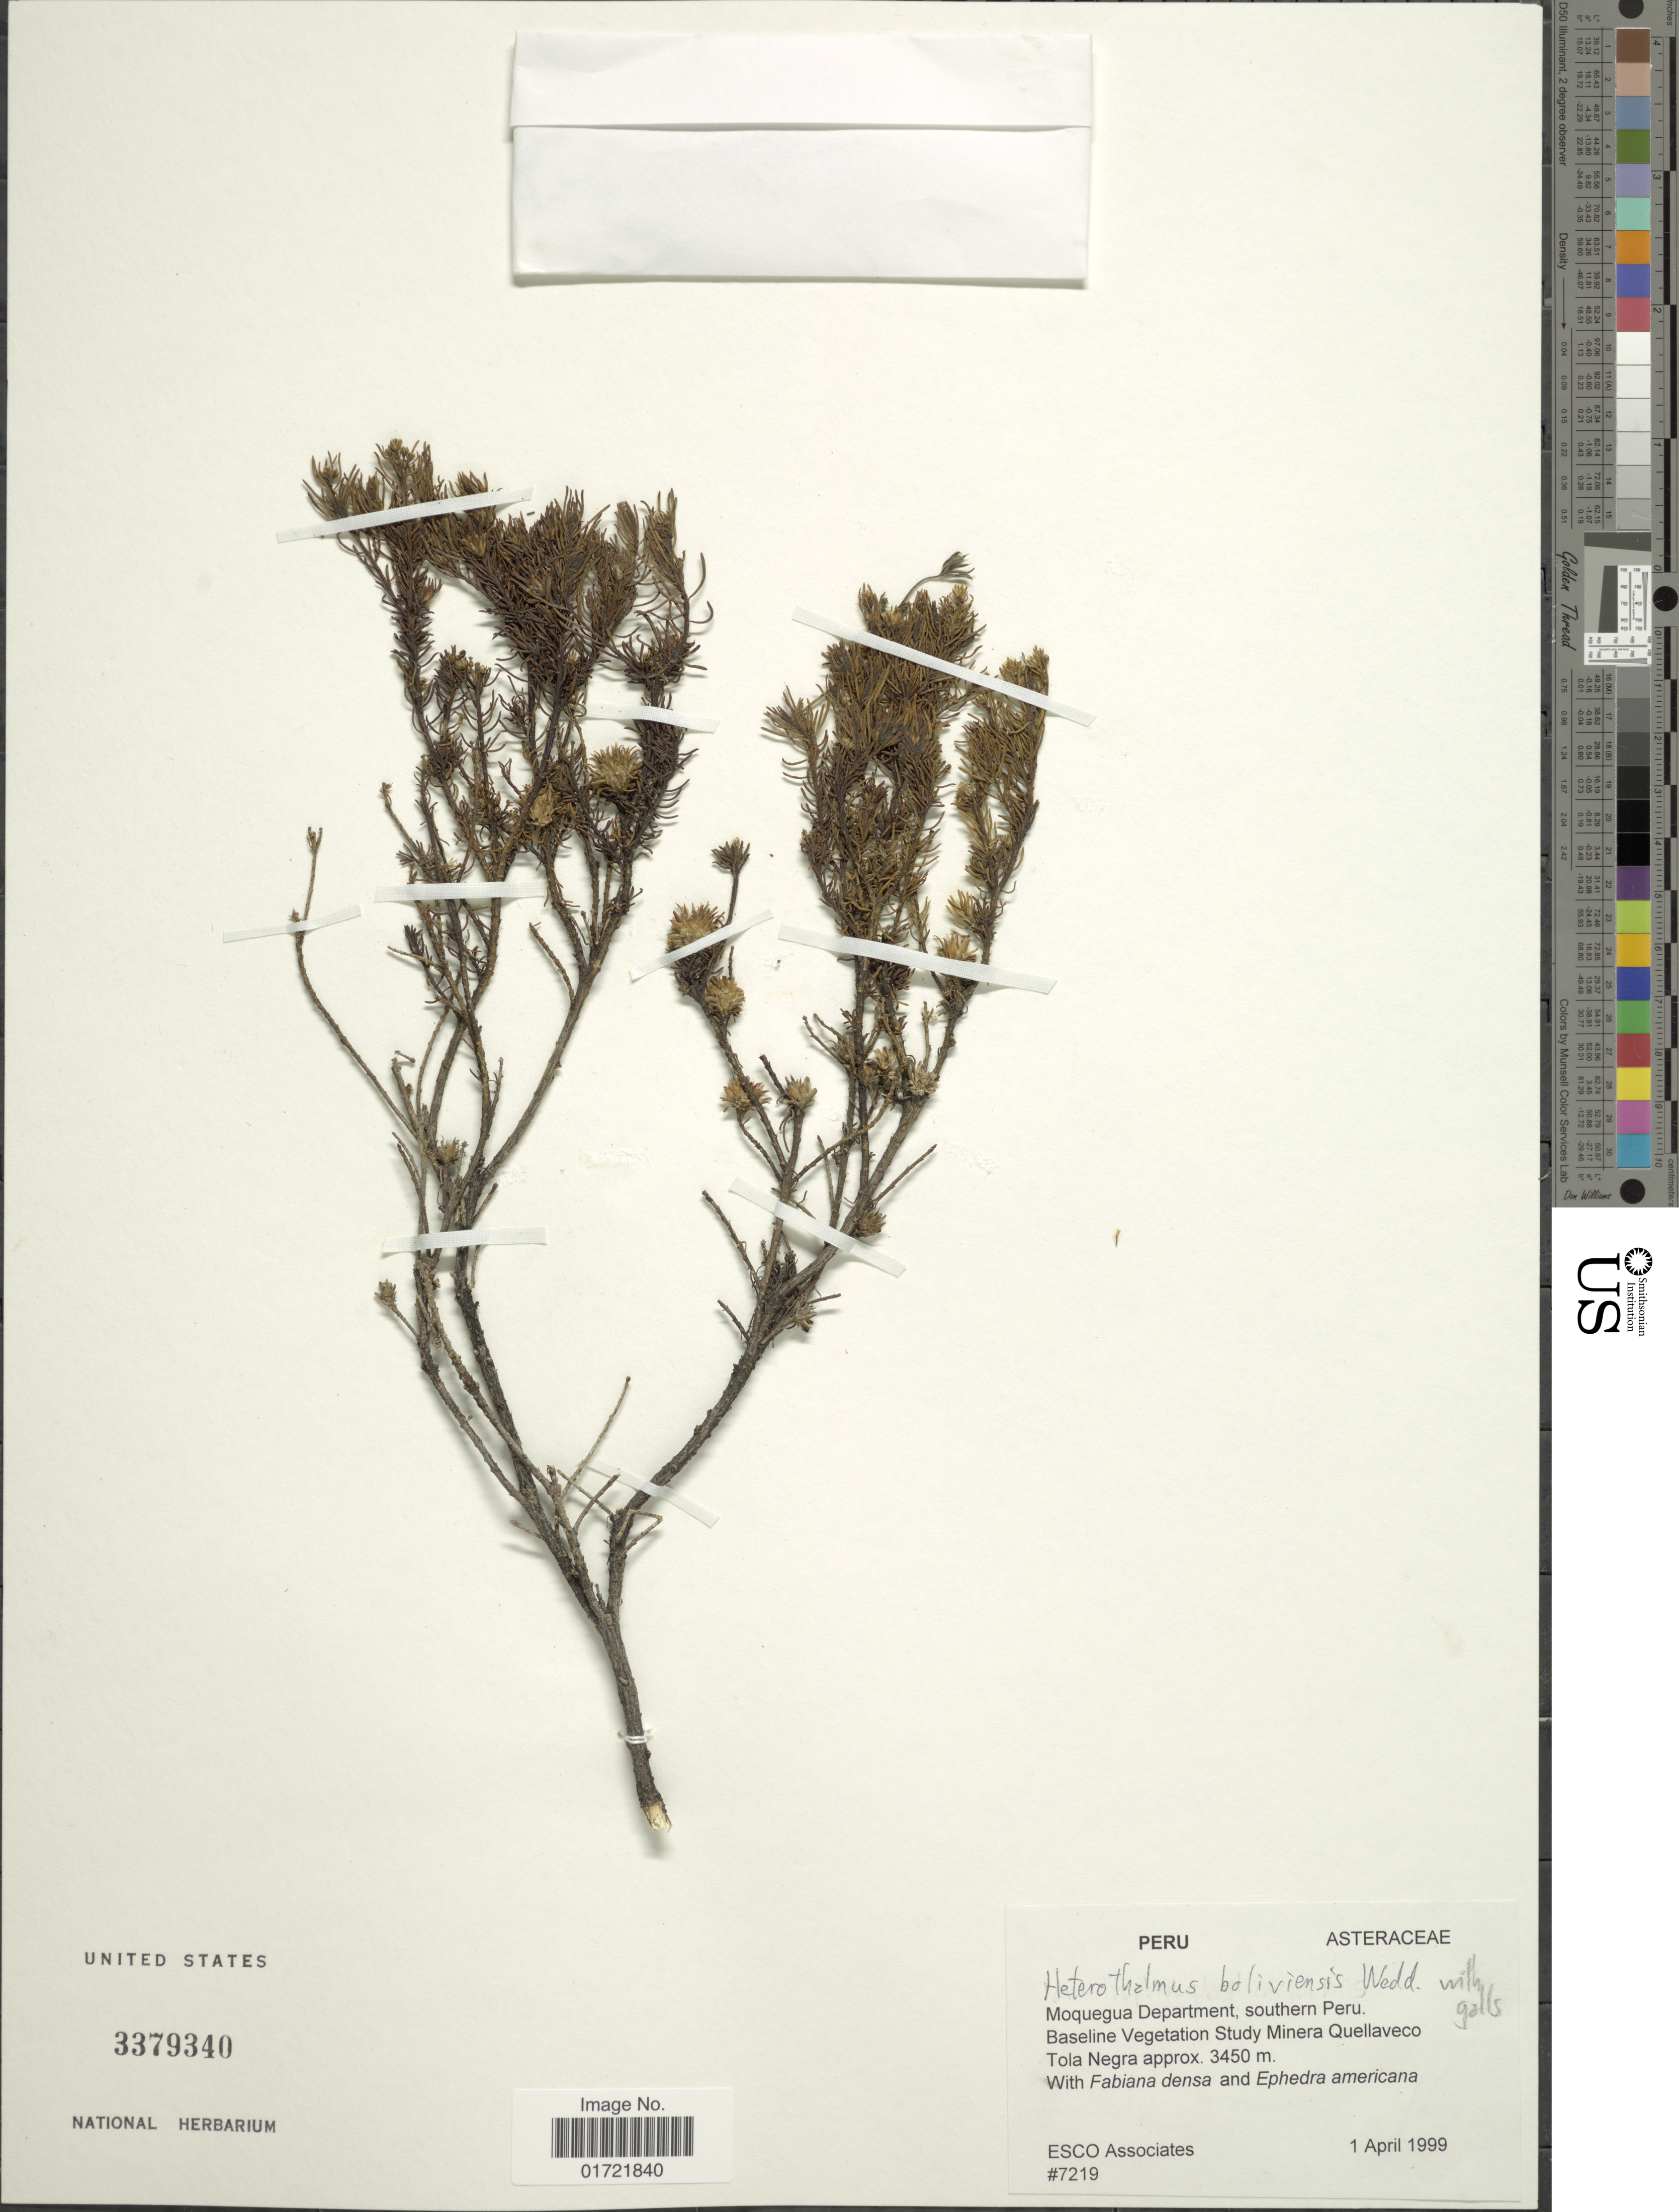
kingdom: Plantae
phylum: Tracheophyta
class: Magnoliopsida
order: Asterales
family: Asteraceae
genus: Baccharis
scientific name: Baccharis bolivensis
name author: (Wedd.) Cabrera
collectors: ESCO Associates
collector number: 7219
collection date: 1999-04-01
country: Peru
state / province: Moquegua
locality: Southern Peru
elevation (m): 3450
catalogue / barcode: US 3379340